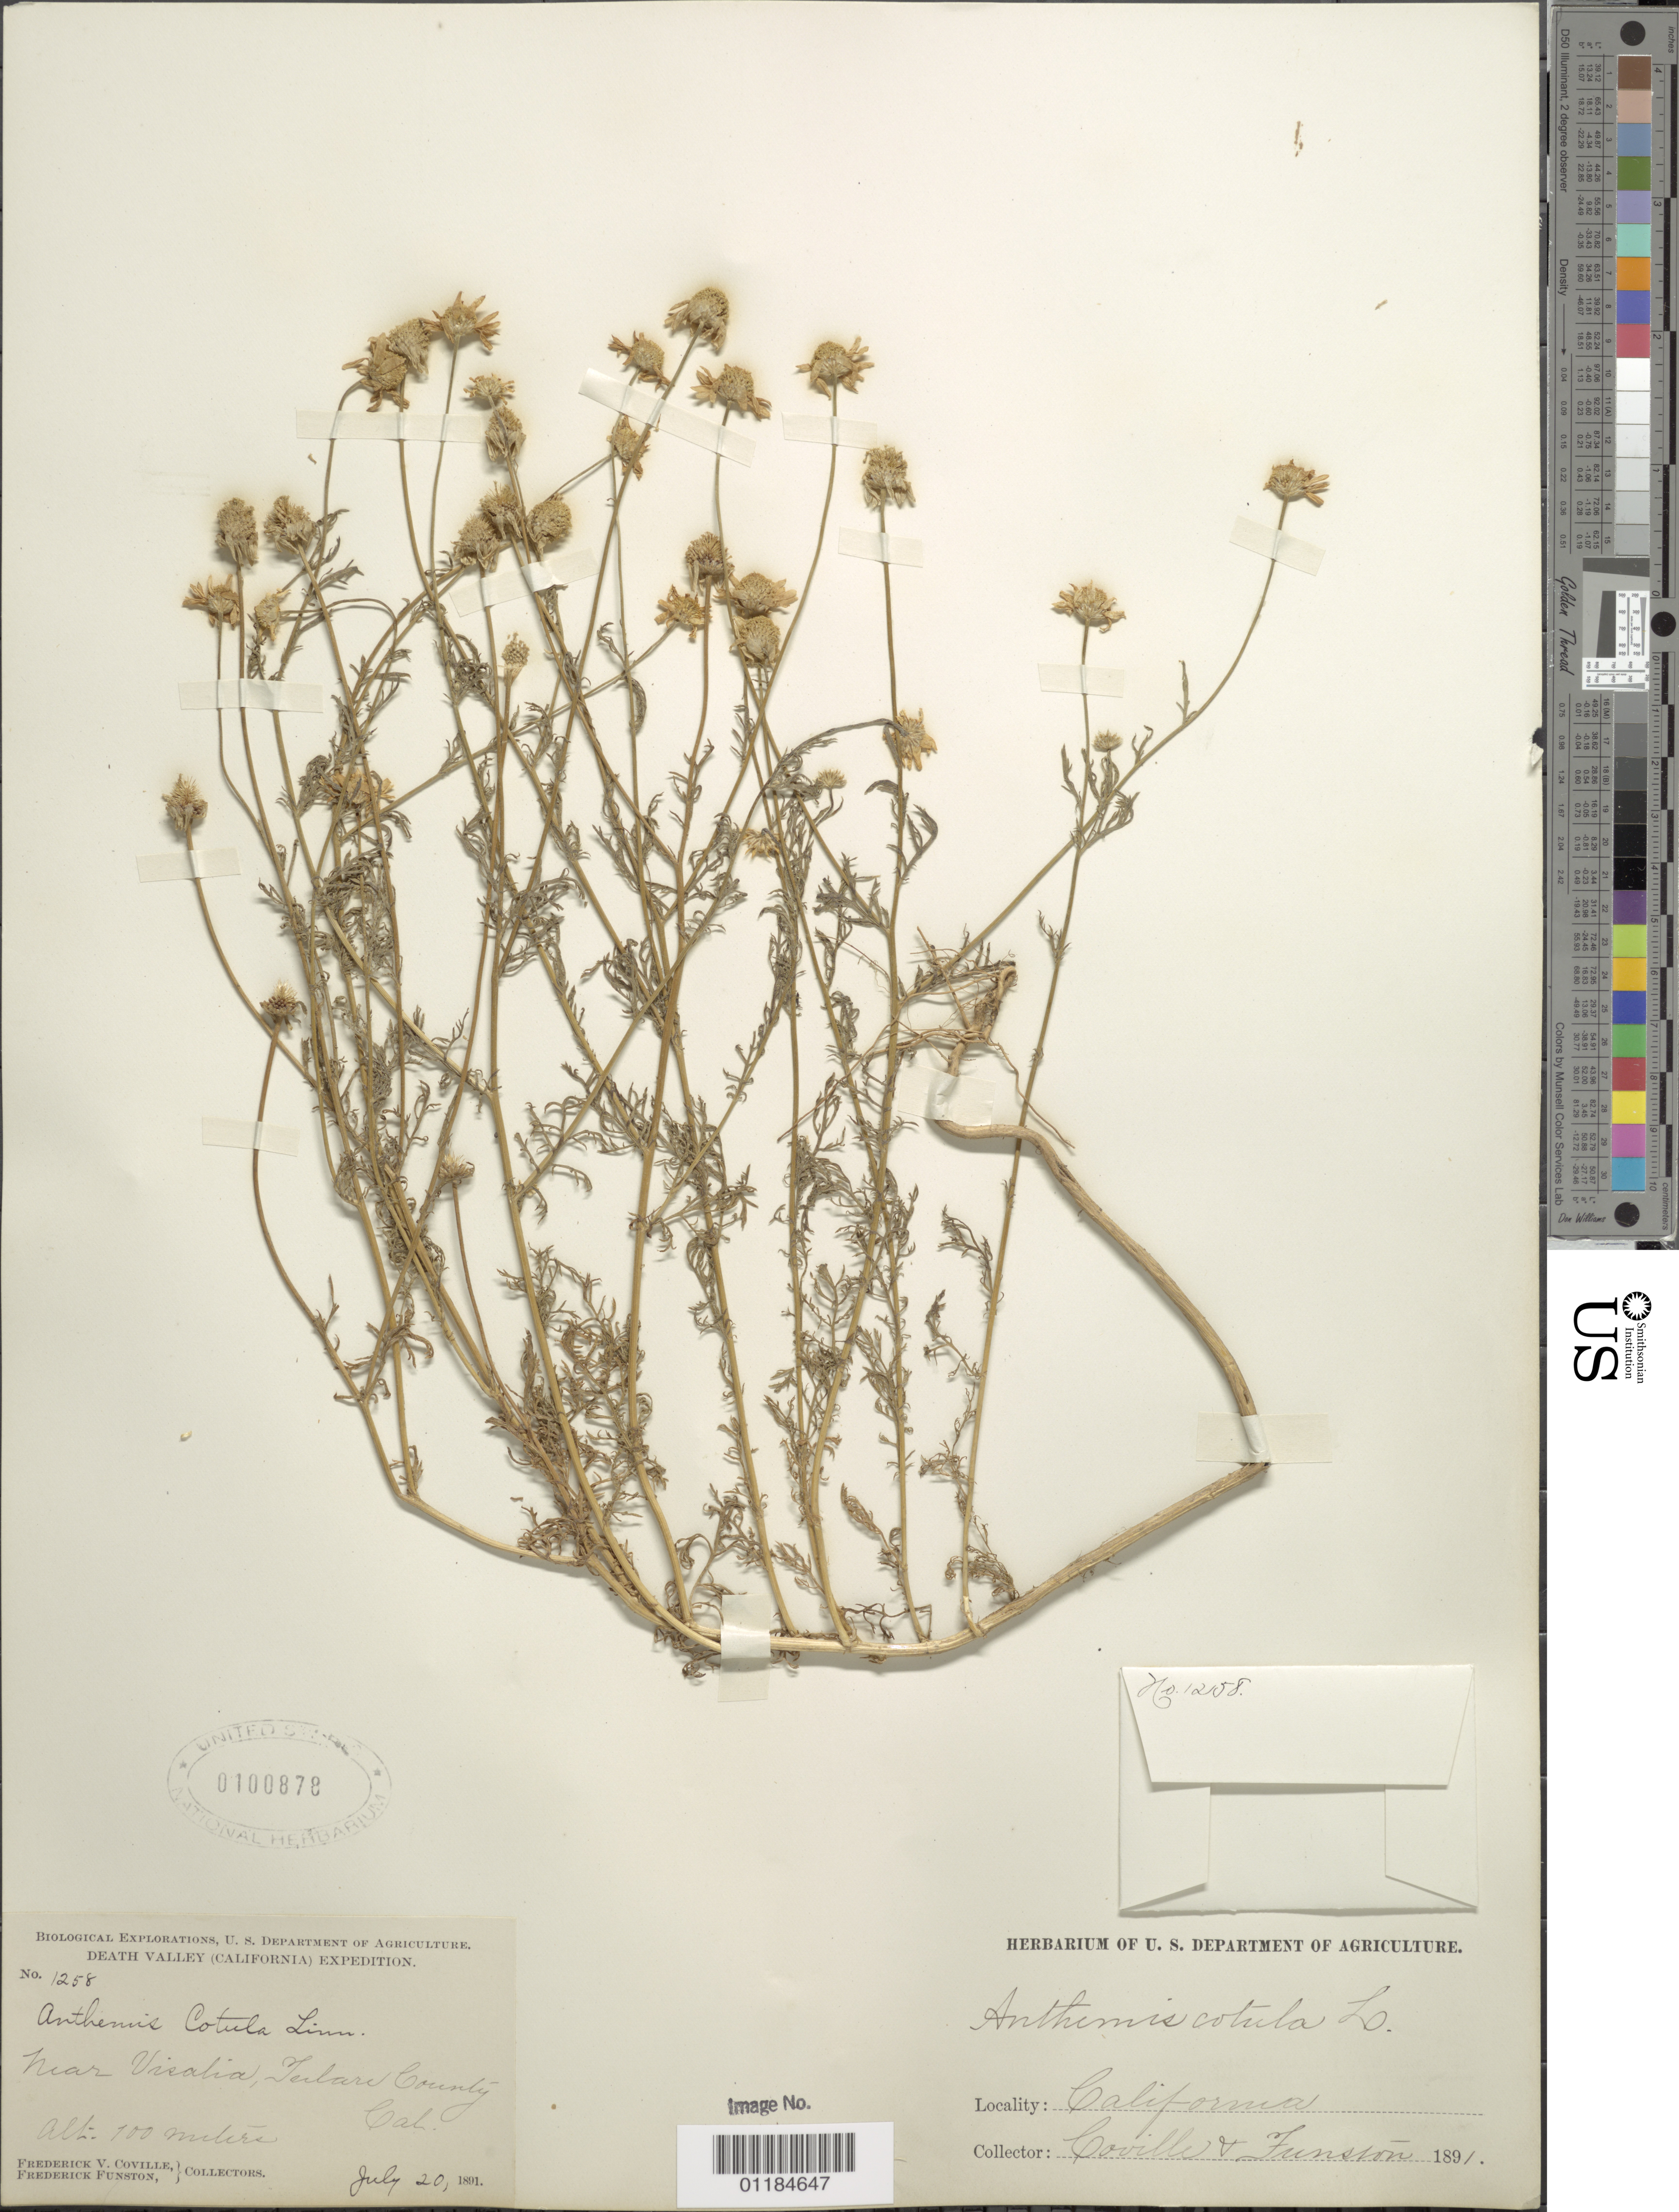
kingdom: Plantae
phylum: Tracheophyta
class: Magnoliopsida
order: Asterales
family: Asteraceae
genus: Anthemis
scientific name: Anthemis cotula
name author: L.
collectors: F. V. Coville & F. Funston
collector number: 1258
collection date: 1891-07-20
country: United States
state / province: California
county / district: Tulare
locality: near Visalia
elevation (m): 100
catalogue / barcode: US 100878